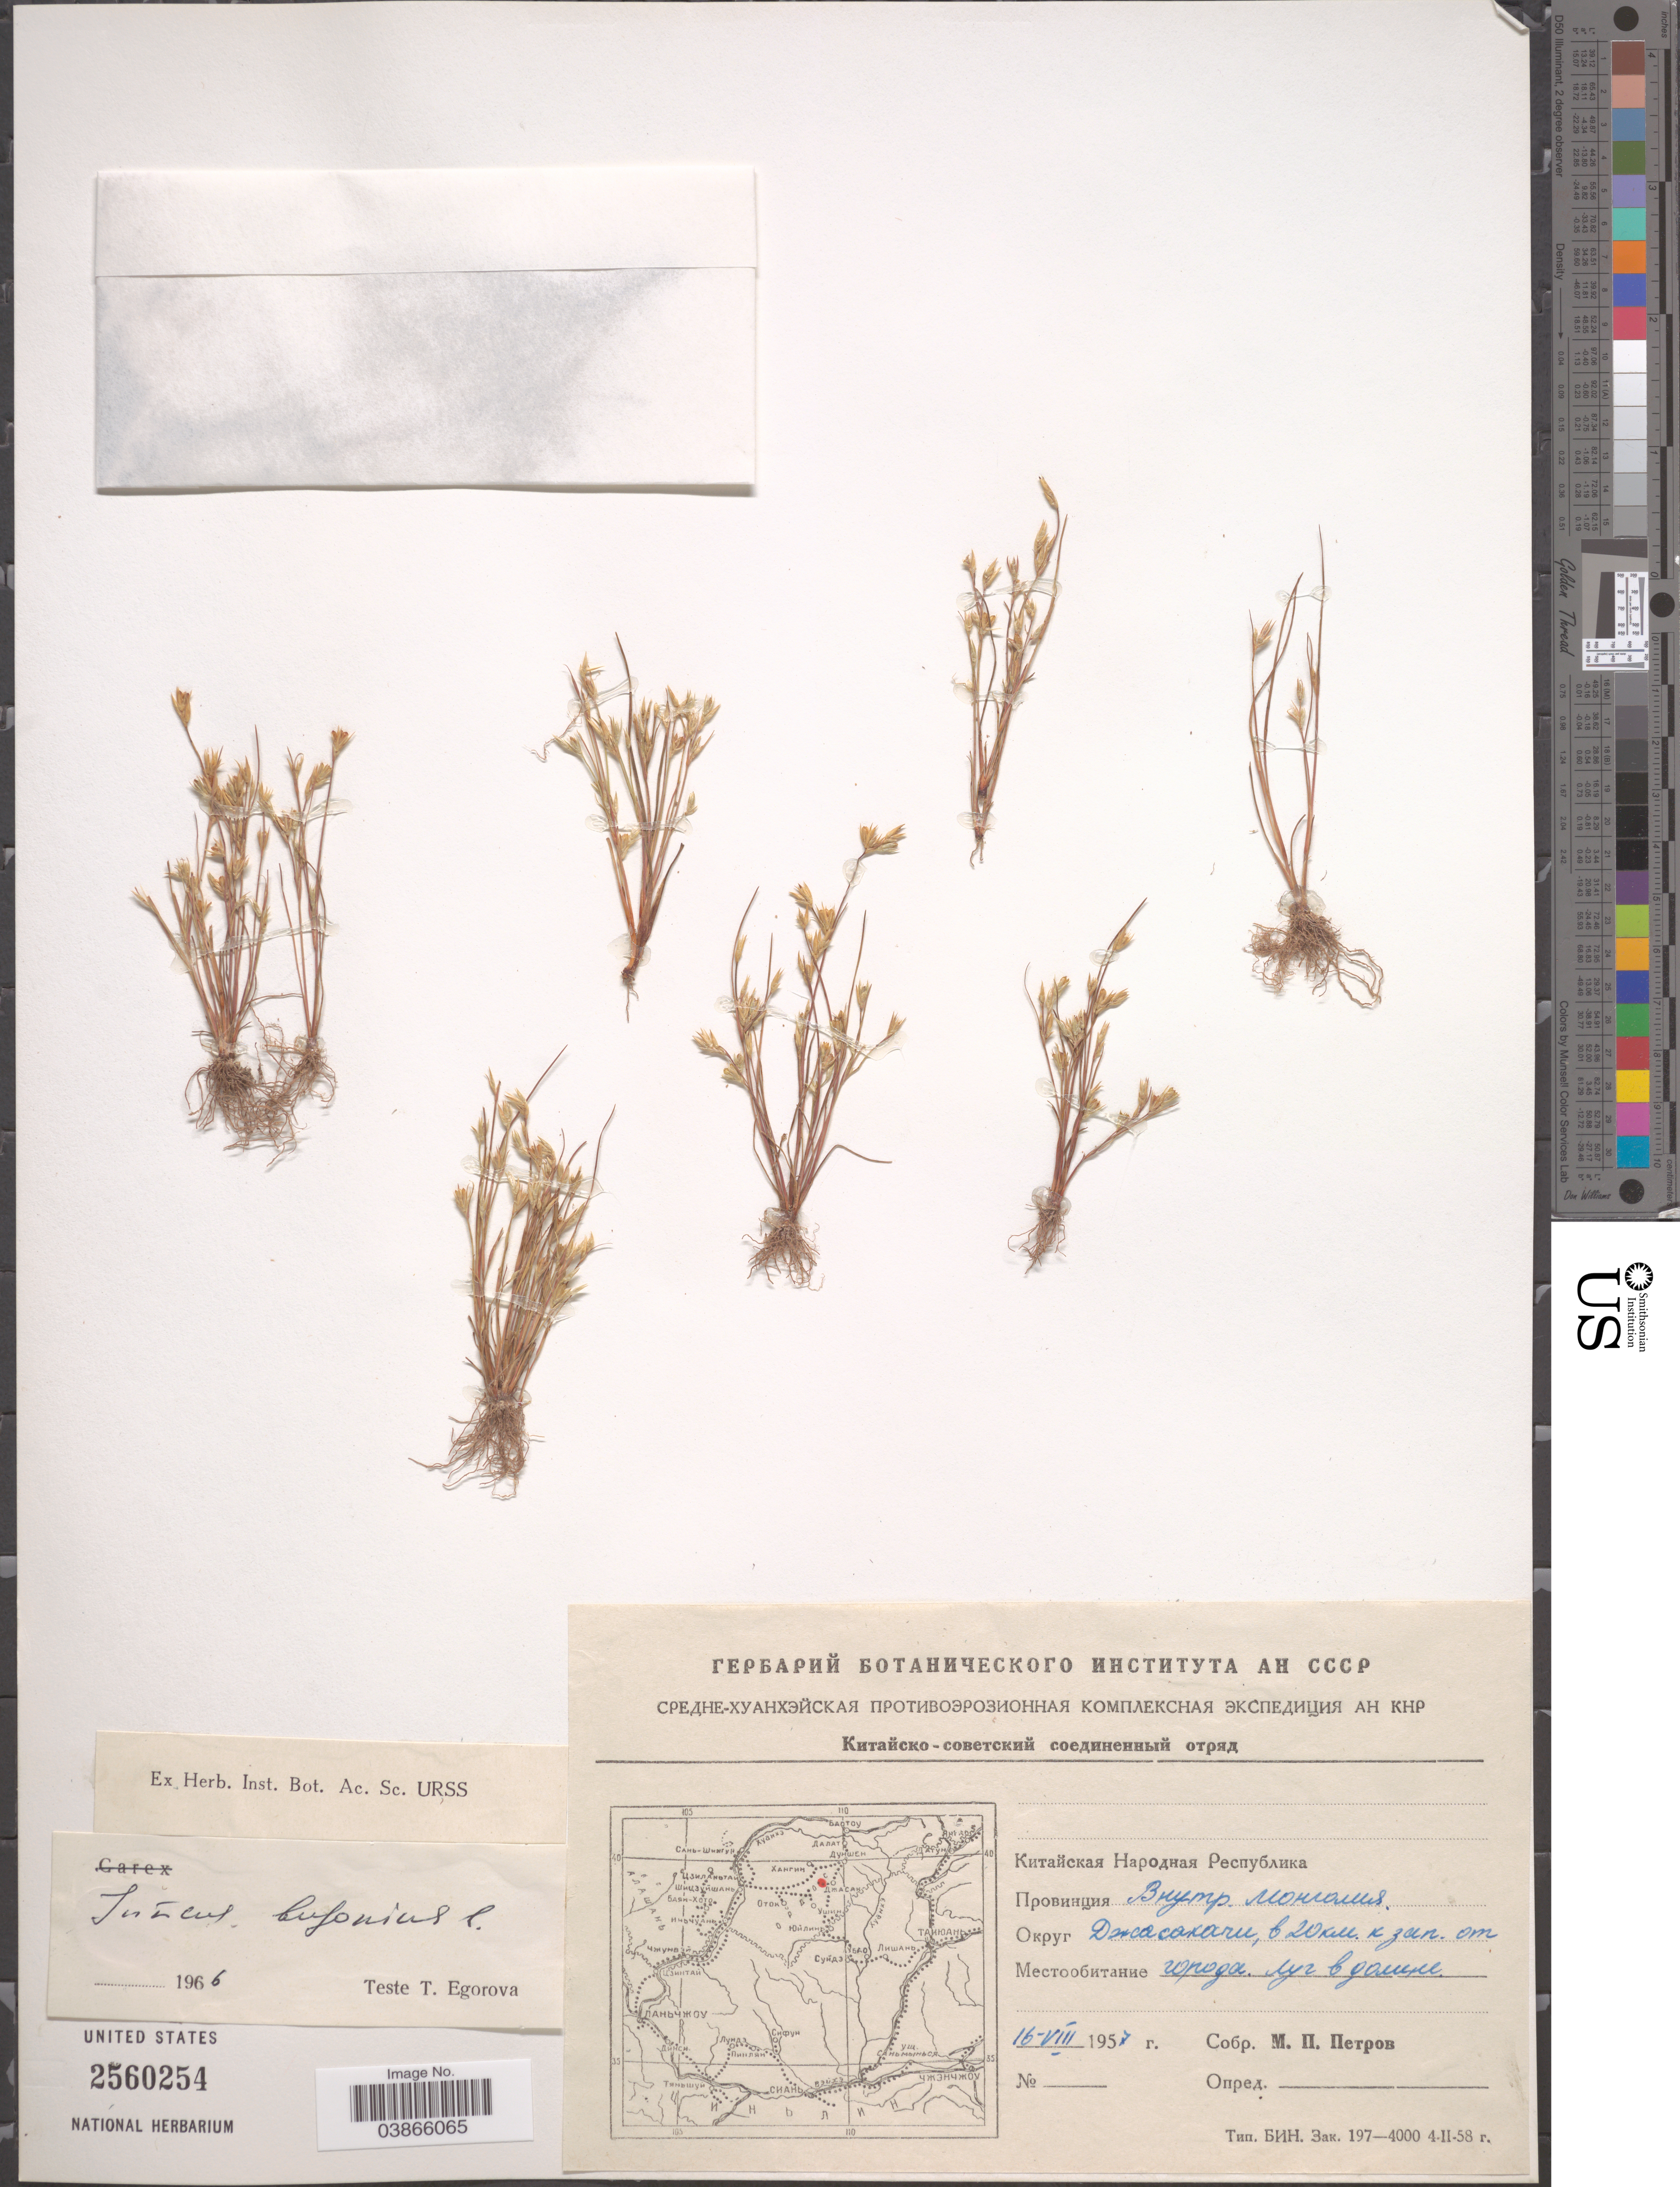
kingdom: Plantae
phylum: Tracheophyta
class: Liliopsida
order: Poales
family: Juncaceae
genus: Juncus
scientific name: Juncus bufonius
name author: L.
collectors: M. Petrov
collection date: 1957-08-16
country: China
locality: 20 km west of Dzhasakachi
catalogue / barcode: US 2560254